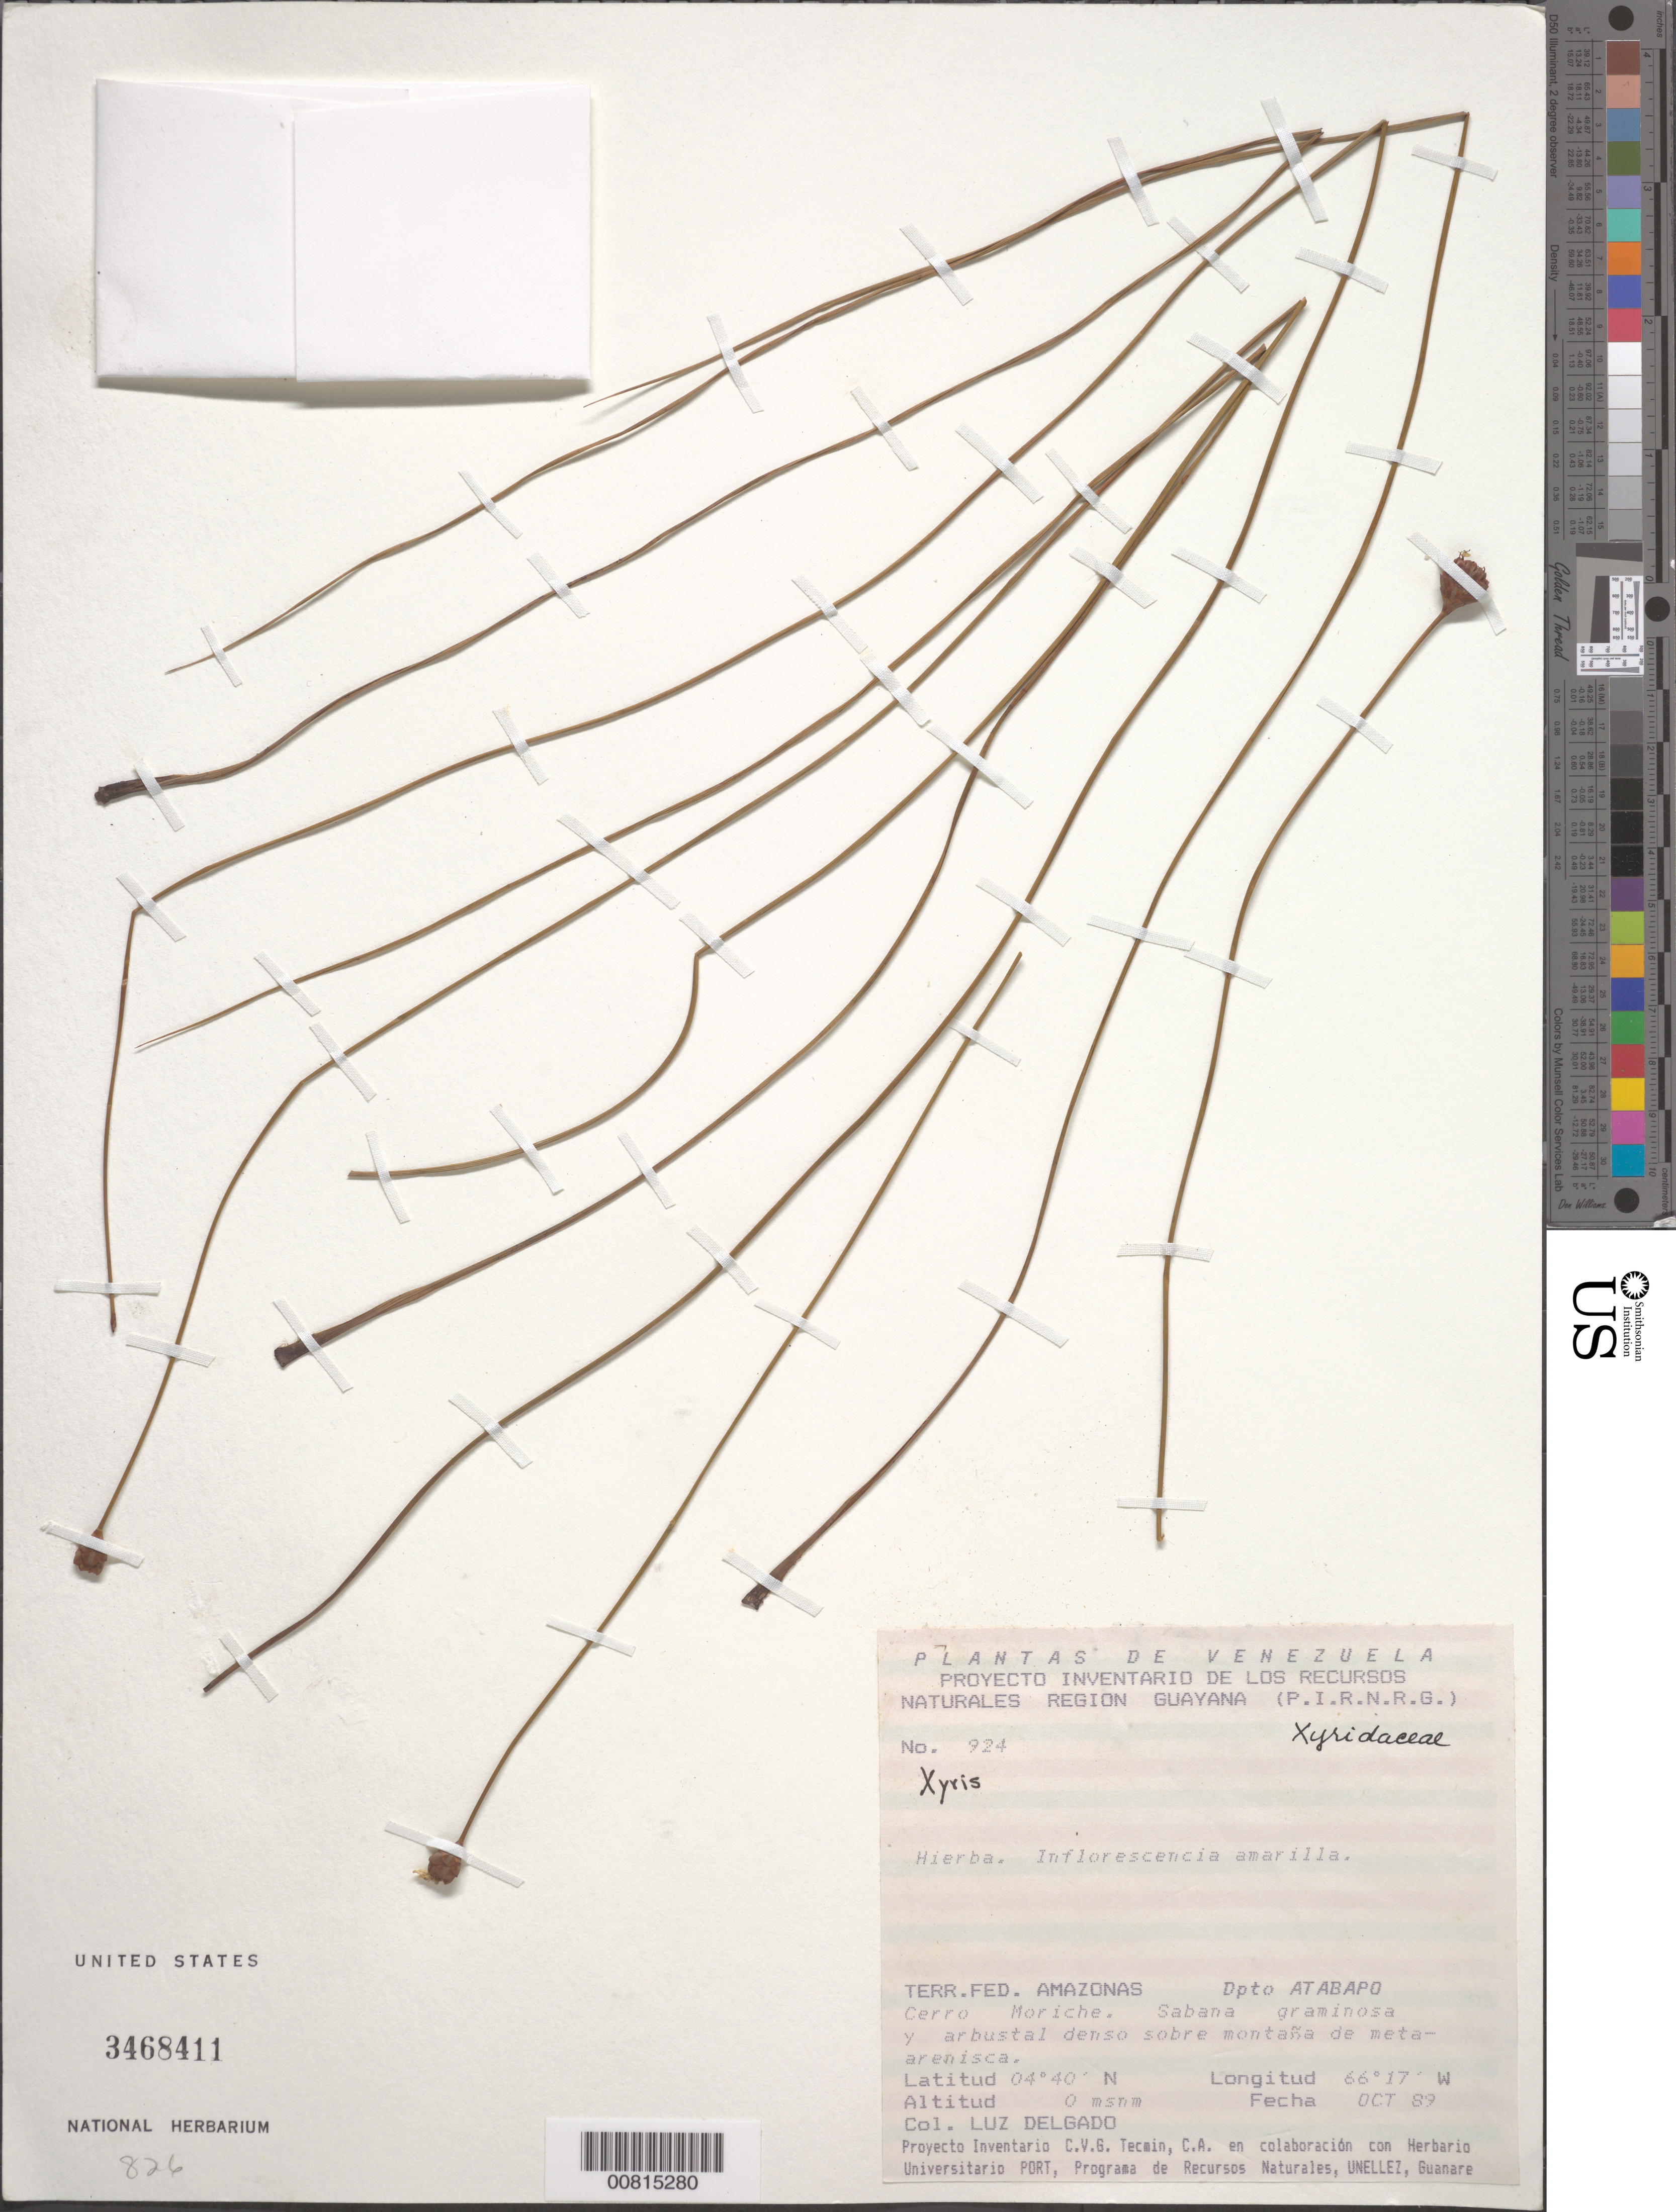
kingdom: Plantae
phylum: Tracheophyta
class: Liliopsida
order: Poales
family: Xyridaceae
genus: Xyris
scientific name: Xyris sp.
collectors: L. Delgado V.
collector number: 924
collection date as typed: Oct-89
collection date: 1989-10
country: Venezuela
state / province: Amazonas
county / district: Atabapo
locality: Cerro Moriche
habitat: Sabana graminosa y arbustal denso sobre montaña de meta-arenisca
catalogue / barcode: US 3468411